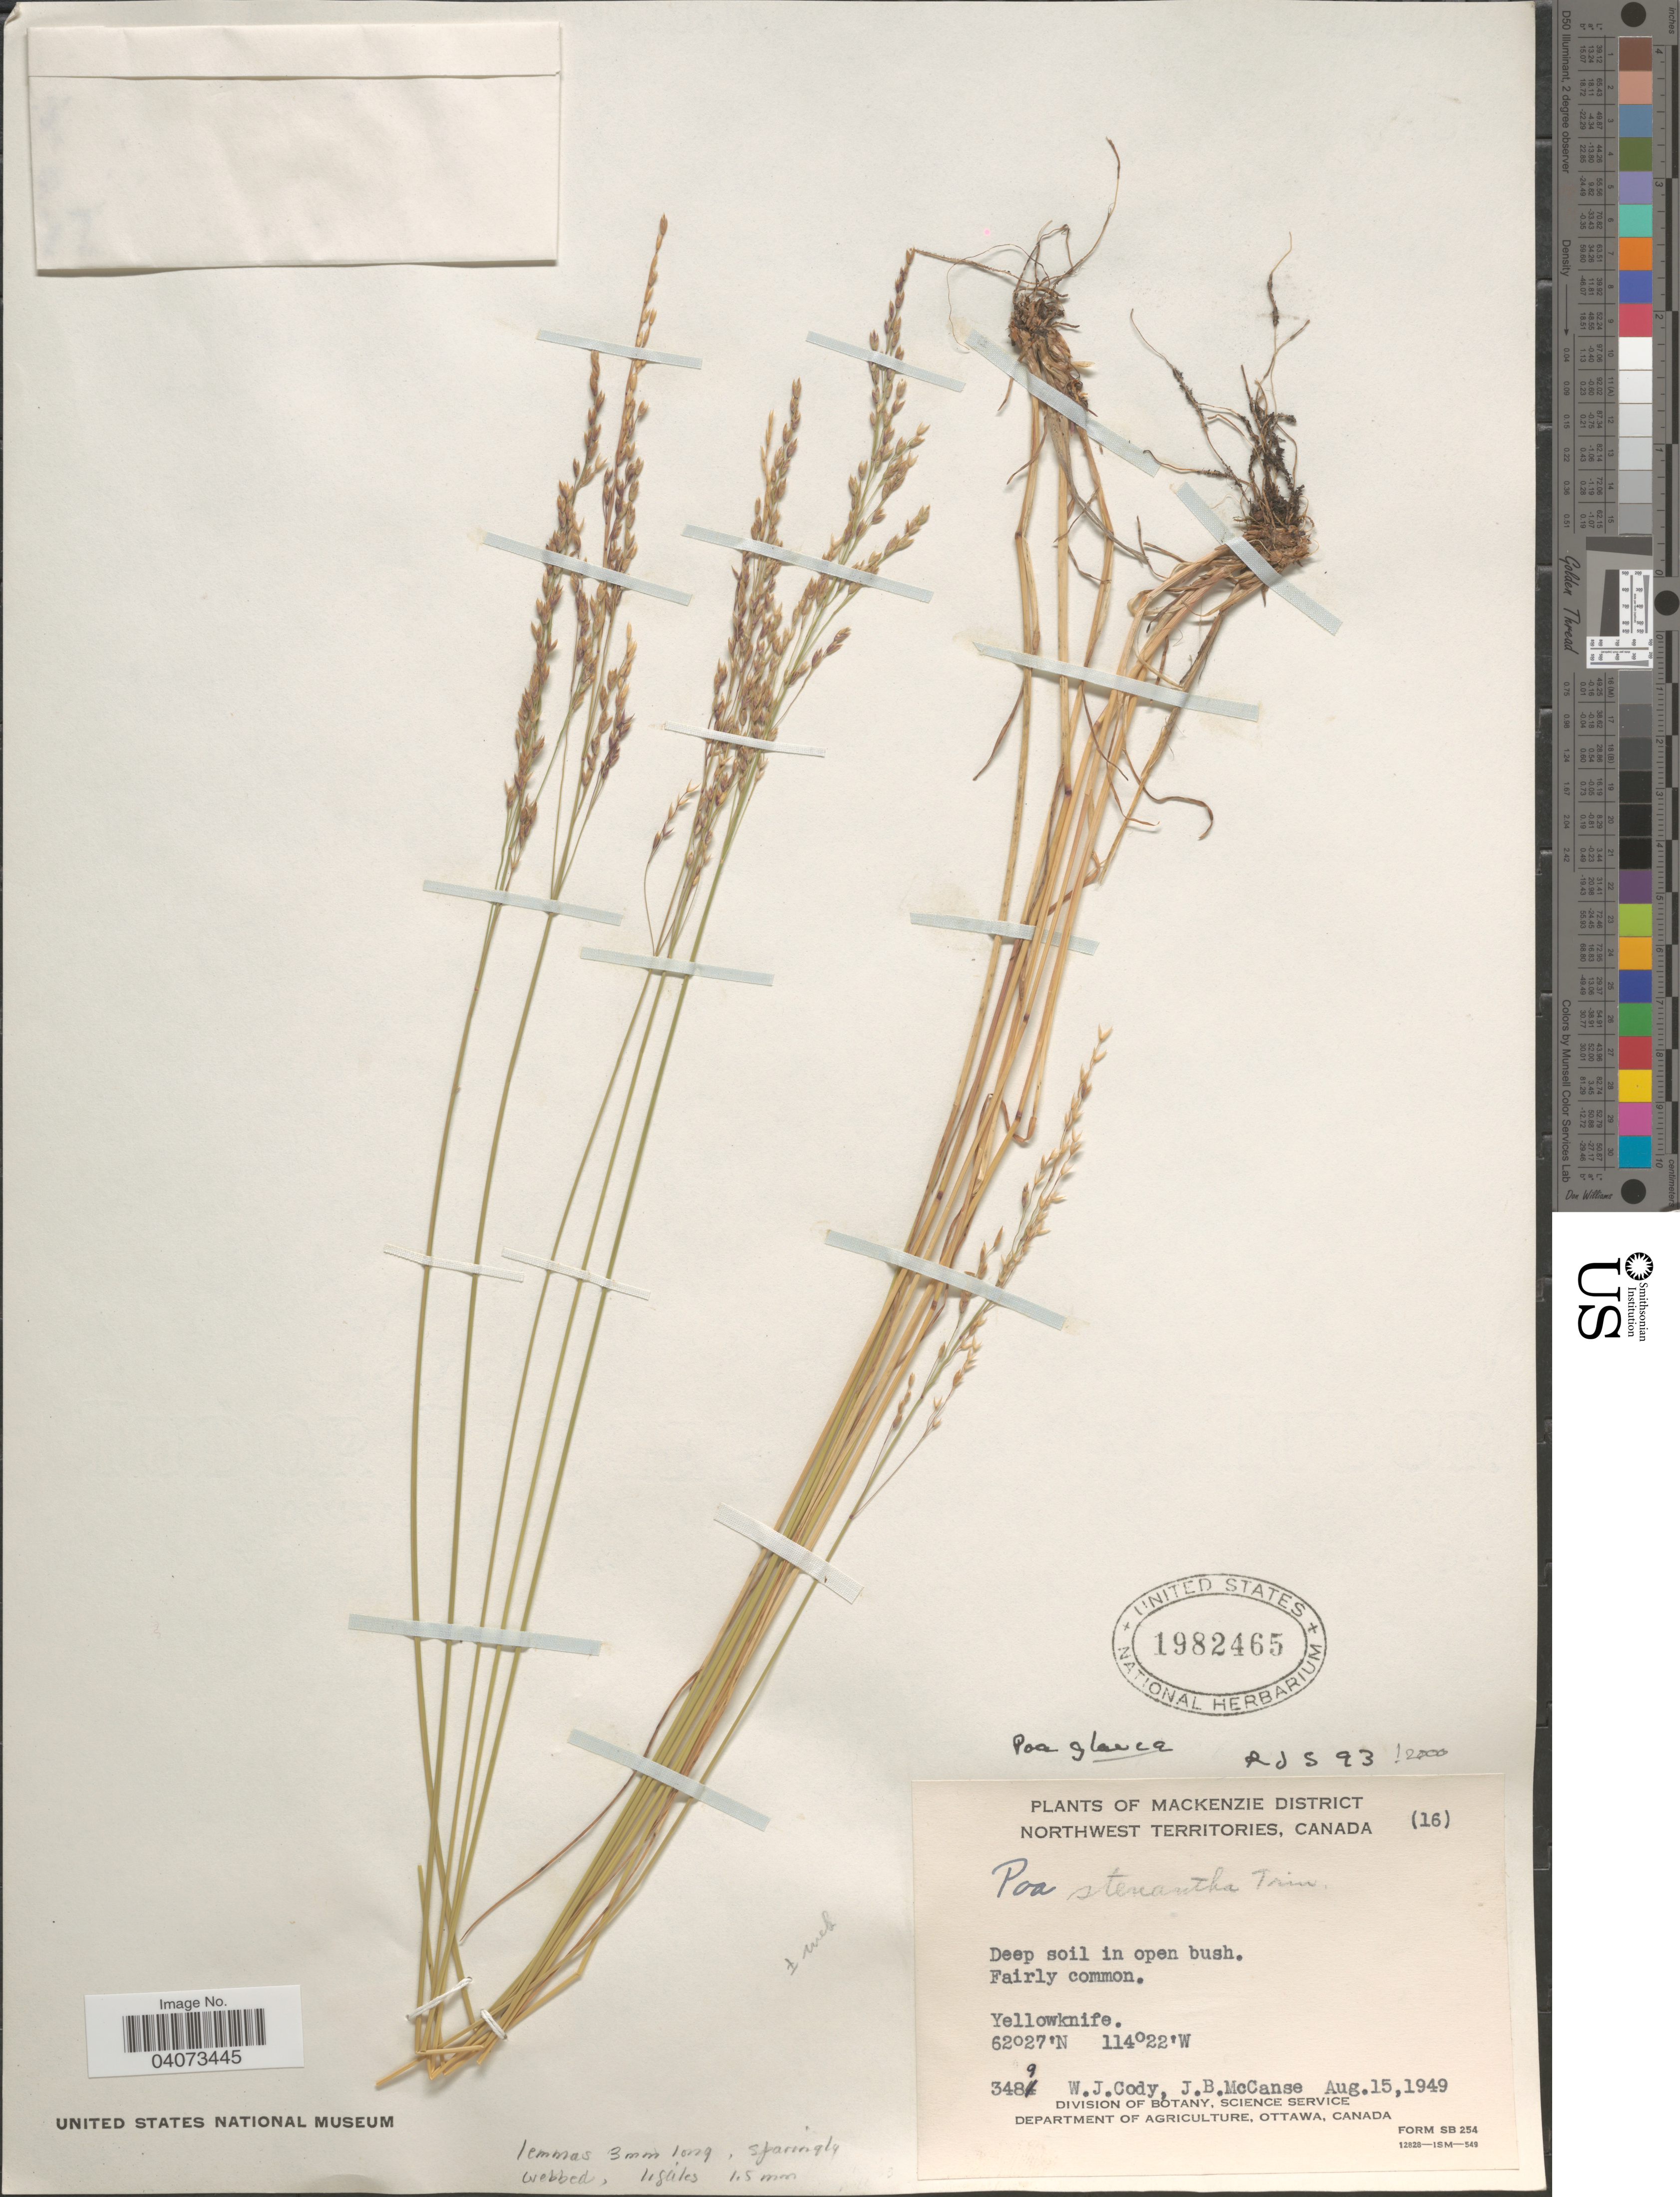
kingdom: Plantae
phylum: Tracheophyta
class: Liliopsida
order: Poales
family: Poaceae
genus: Poa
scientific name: Poa glauca fo. rotundata ined.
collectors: W. Cody & J. McCanse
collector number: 3489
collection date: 1949-08-15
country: Canada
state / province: Northwest Territories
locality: Mackenzie District. Yellowknife.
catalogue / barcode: US 1982465